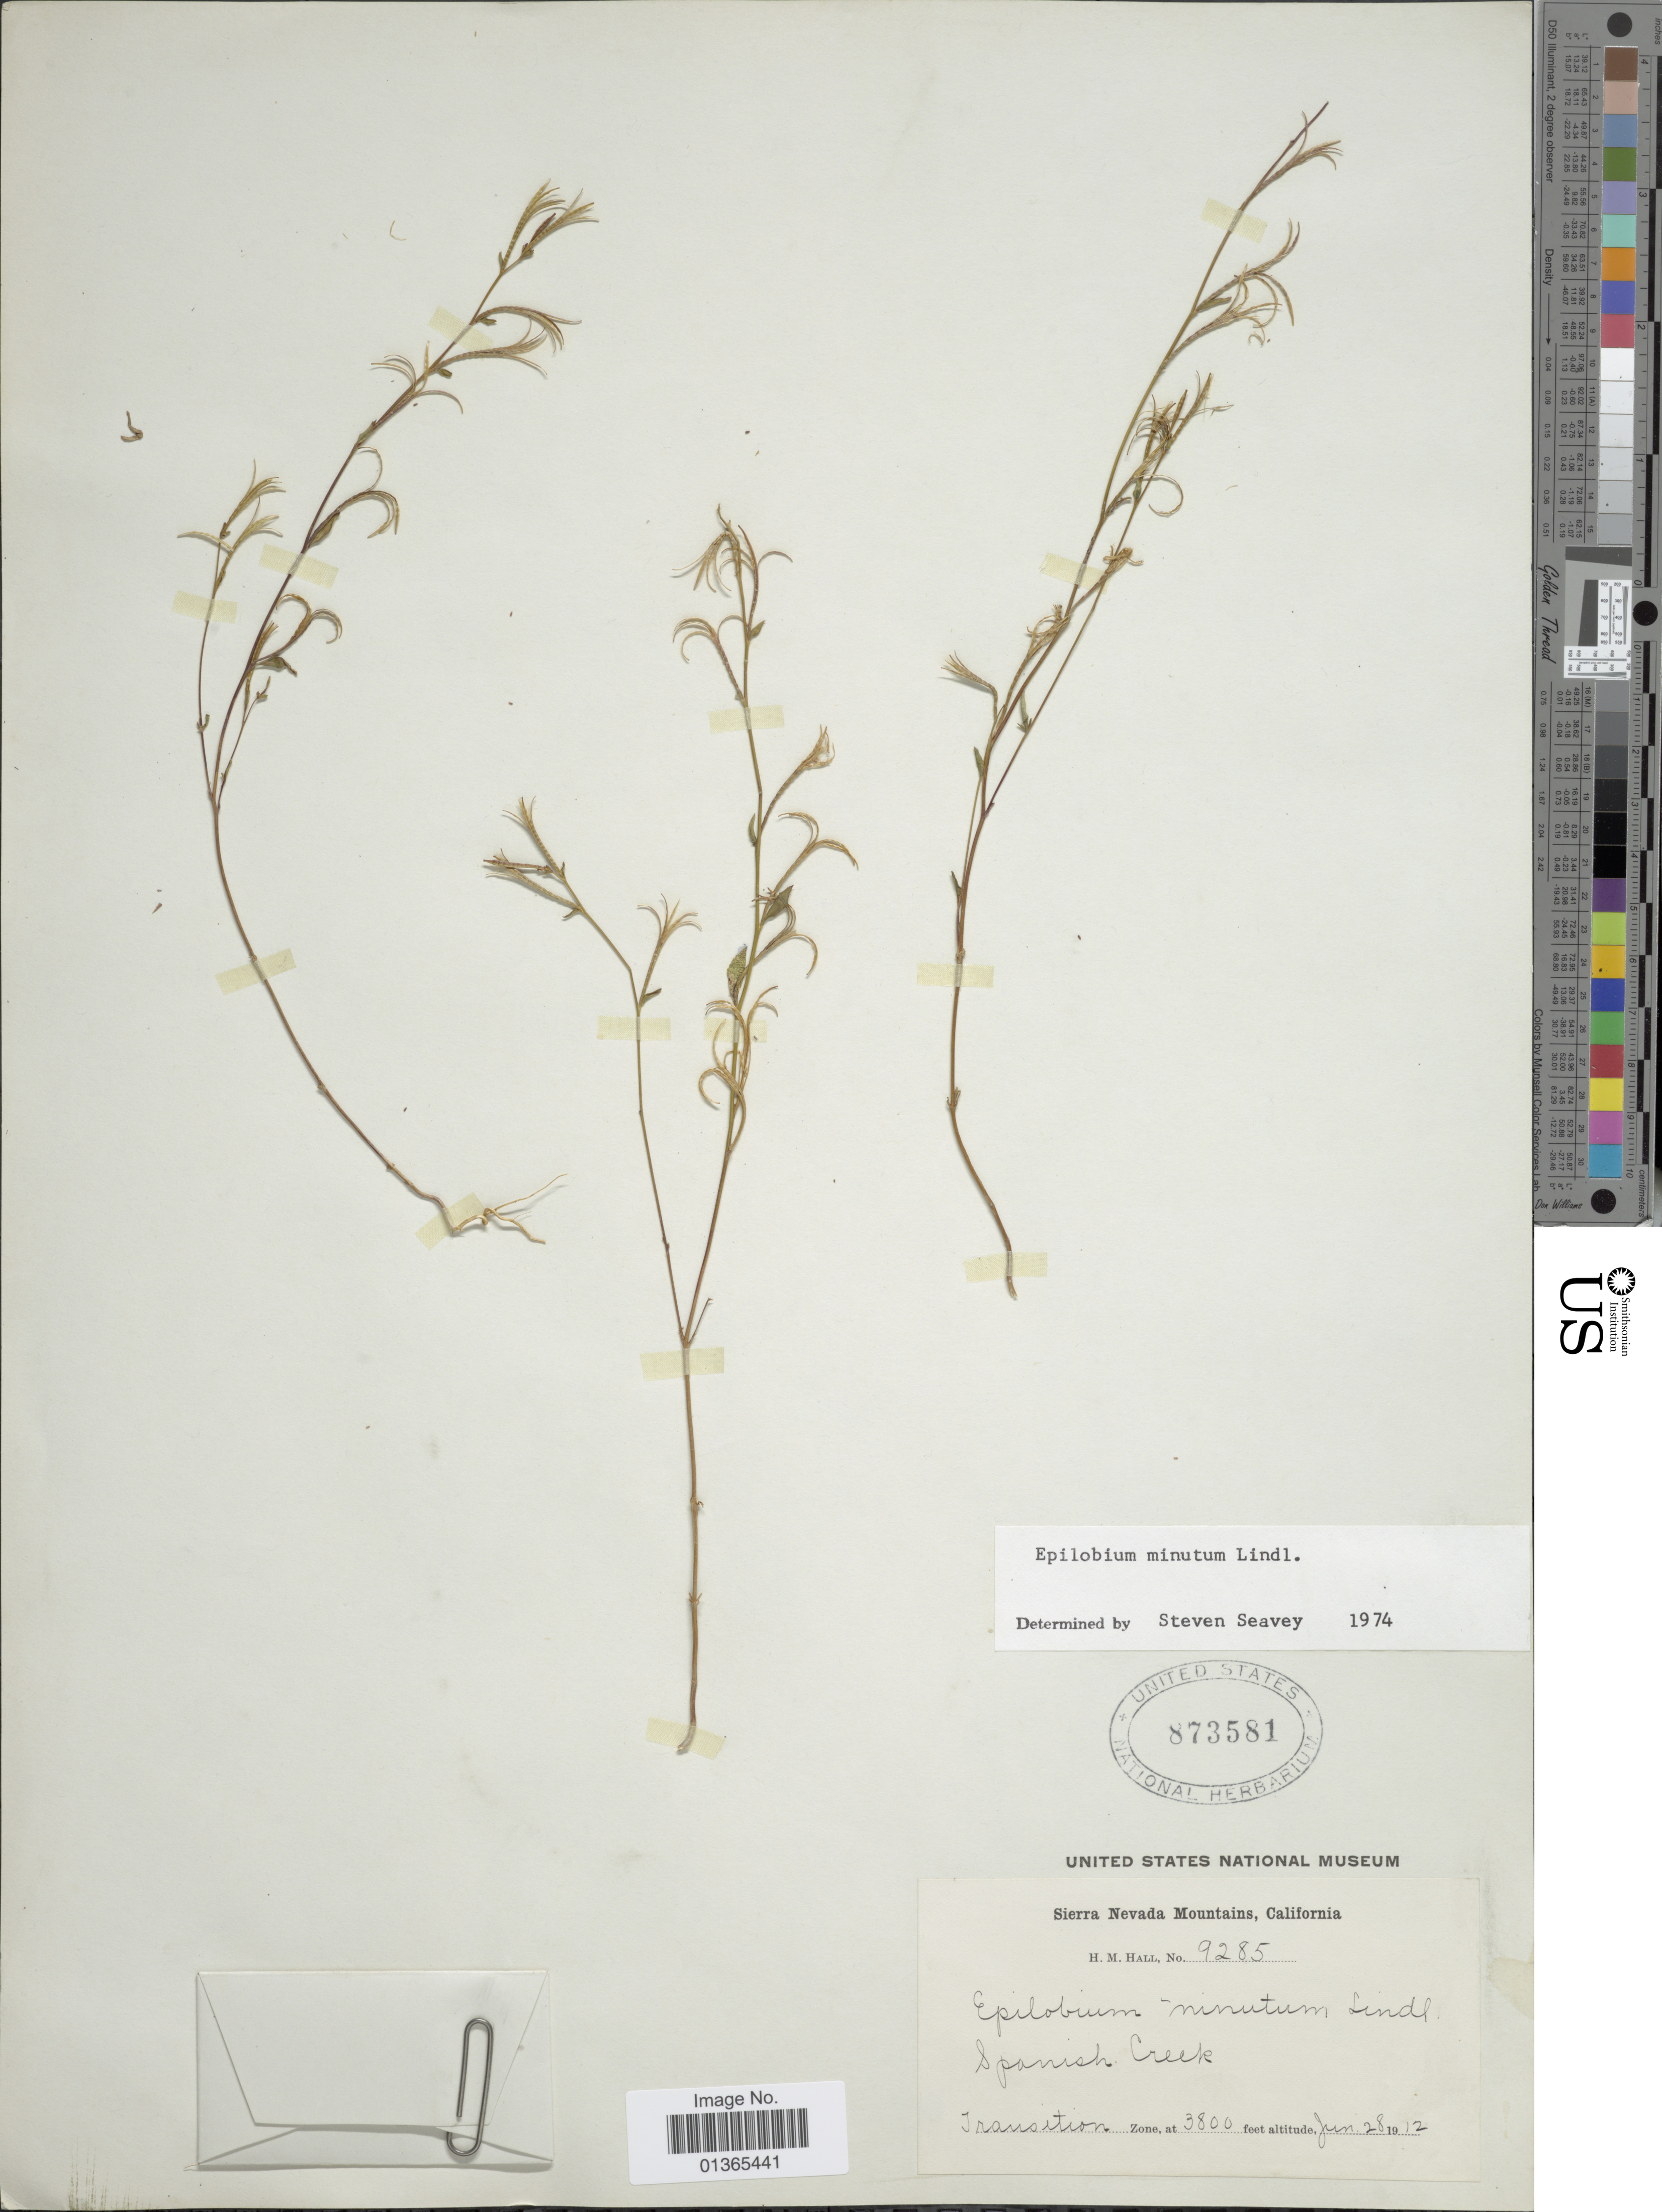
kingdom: Plantae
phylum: Tracheophyta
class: Magnoliopsida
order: Myrtales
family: Onagraceae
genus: Epilobium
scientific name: Epilobium minutum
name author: Lindl. ex Lehm.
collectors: H. M. Hall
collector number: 9285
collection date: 1912-06-28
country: United States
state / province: California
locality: Sierra Nevada Mountains. Spanish Creek. Transition Zone.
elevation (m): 1158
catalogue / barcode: US 873581